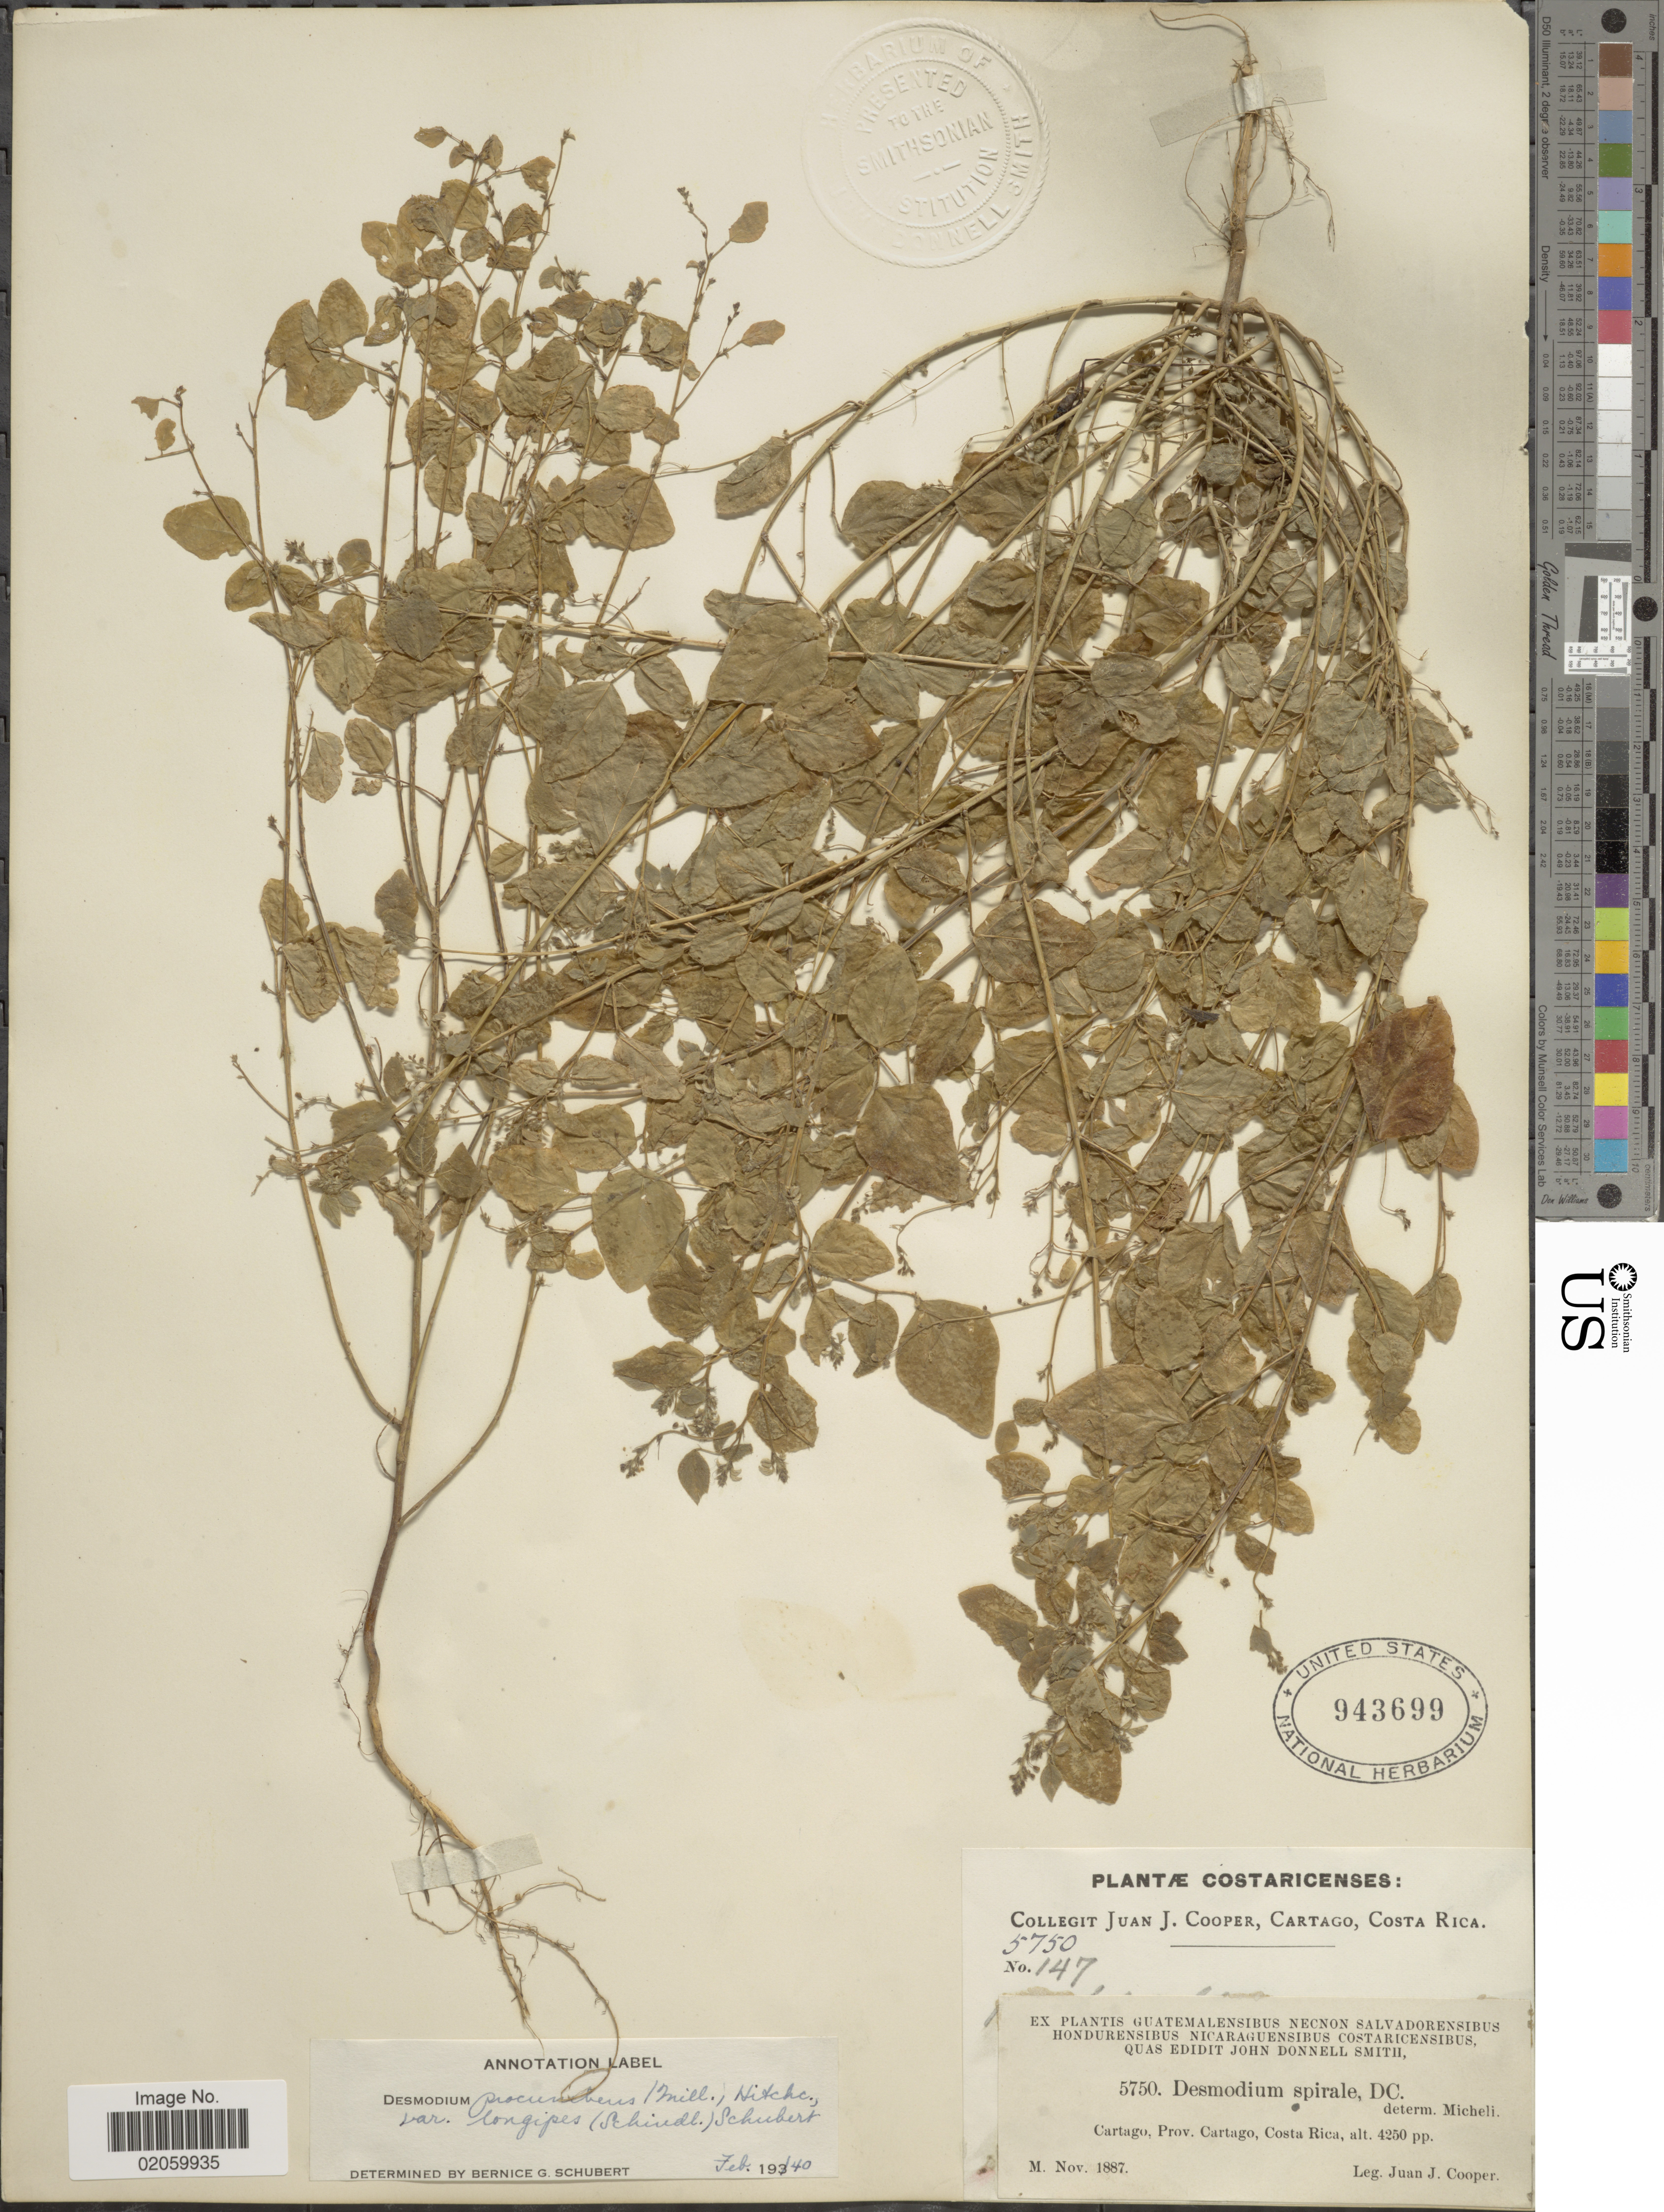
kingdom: Plantae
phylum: Tracheophyta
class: Magnoliopsida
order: Fabales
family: Fabaceae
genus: Desmodium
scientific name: Desmodium procumbens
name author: (Mill.) Hitchc.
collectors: J. J. Cooper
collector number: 5750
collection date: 1887-11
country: Costa Rica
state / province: Cartago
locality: Cartago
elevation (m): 1295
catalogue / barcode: US 943699